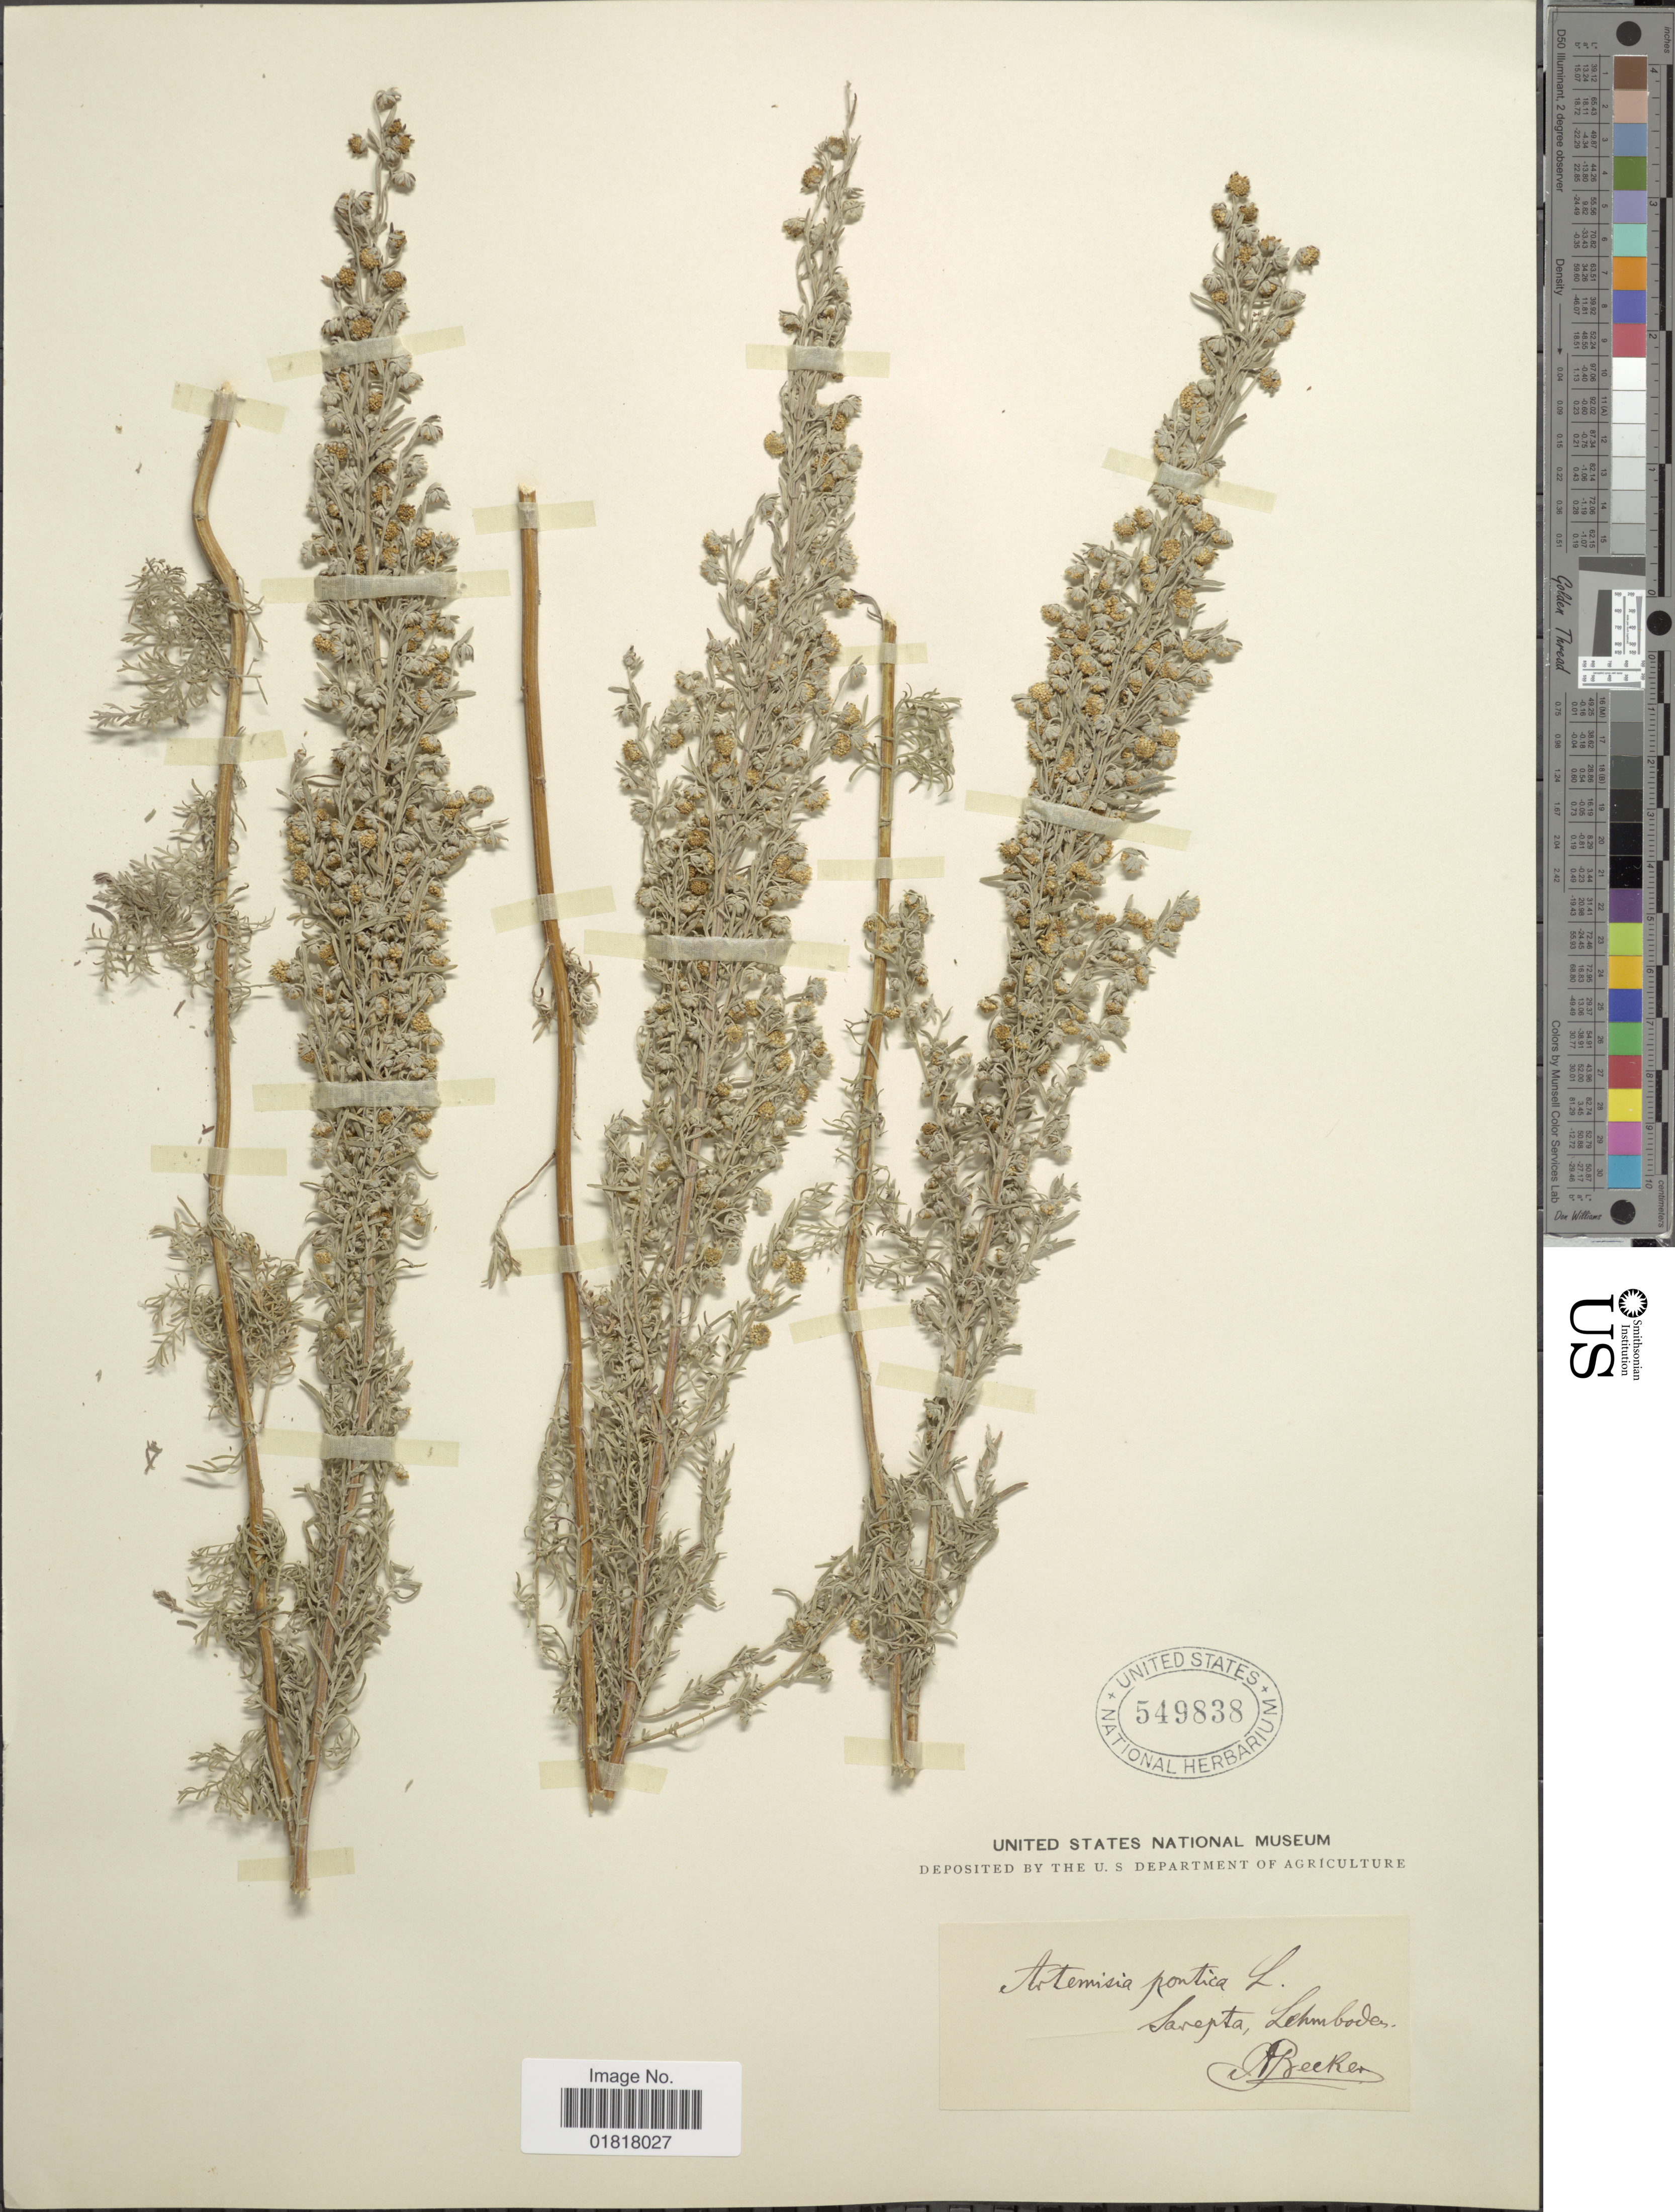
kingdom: Plantae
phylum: Tracheophyta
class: Magnoliopsida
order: Asterales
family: Asteraceae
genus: Artemisia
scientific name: Artemisia pontica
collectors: A. Becker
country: Russian Federation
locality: Sarepta, Lehmboden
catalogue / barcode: US 549838